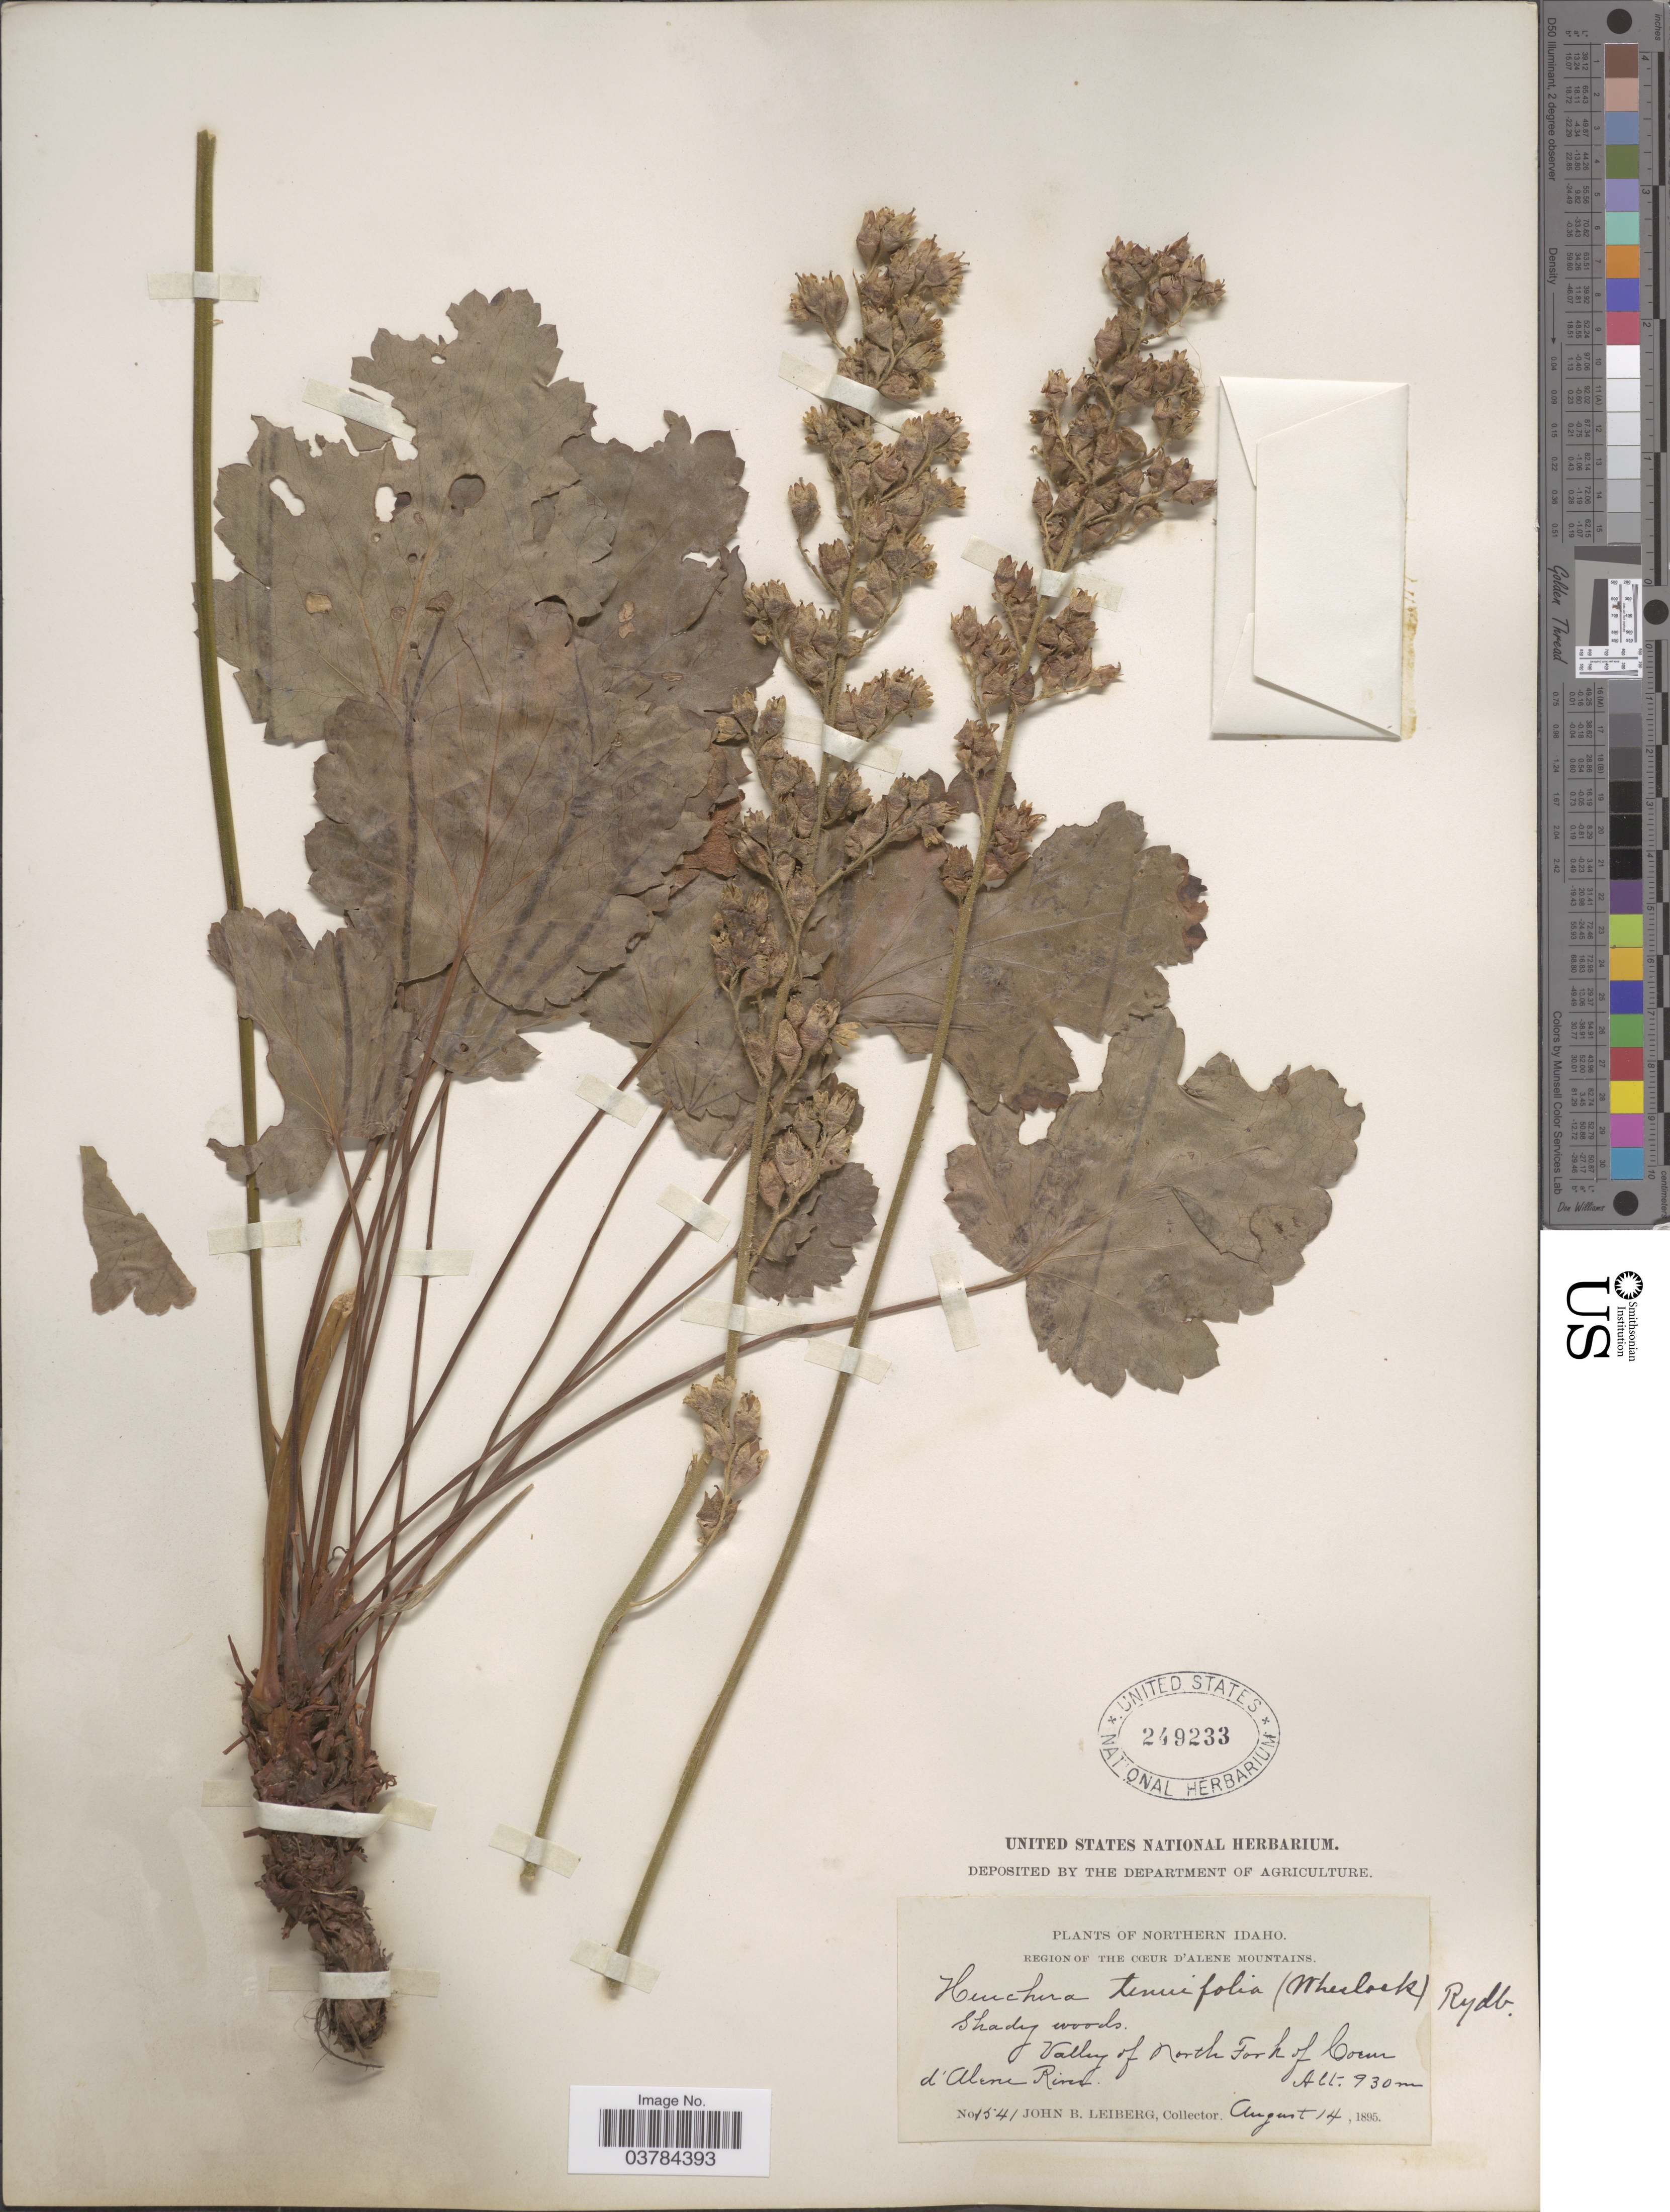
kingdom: Plantae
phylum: Tracheophyta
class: Magnoliopsida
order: Saxifragales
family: Saxifragaceae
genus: Heuchera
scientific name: Heuchera cylindrica var. glabella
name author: (Torr. & A. Gray) Wheelock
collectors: J. B. Leiberg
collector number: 1541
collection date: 1895-08-14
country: United States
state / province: Idaho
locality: Northern Idaho. Region of the Cœur d'Alene Mountains. Valley of North Fork of Coeur d'Alene River.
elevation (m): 930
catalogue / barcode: US 249233